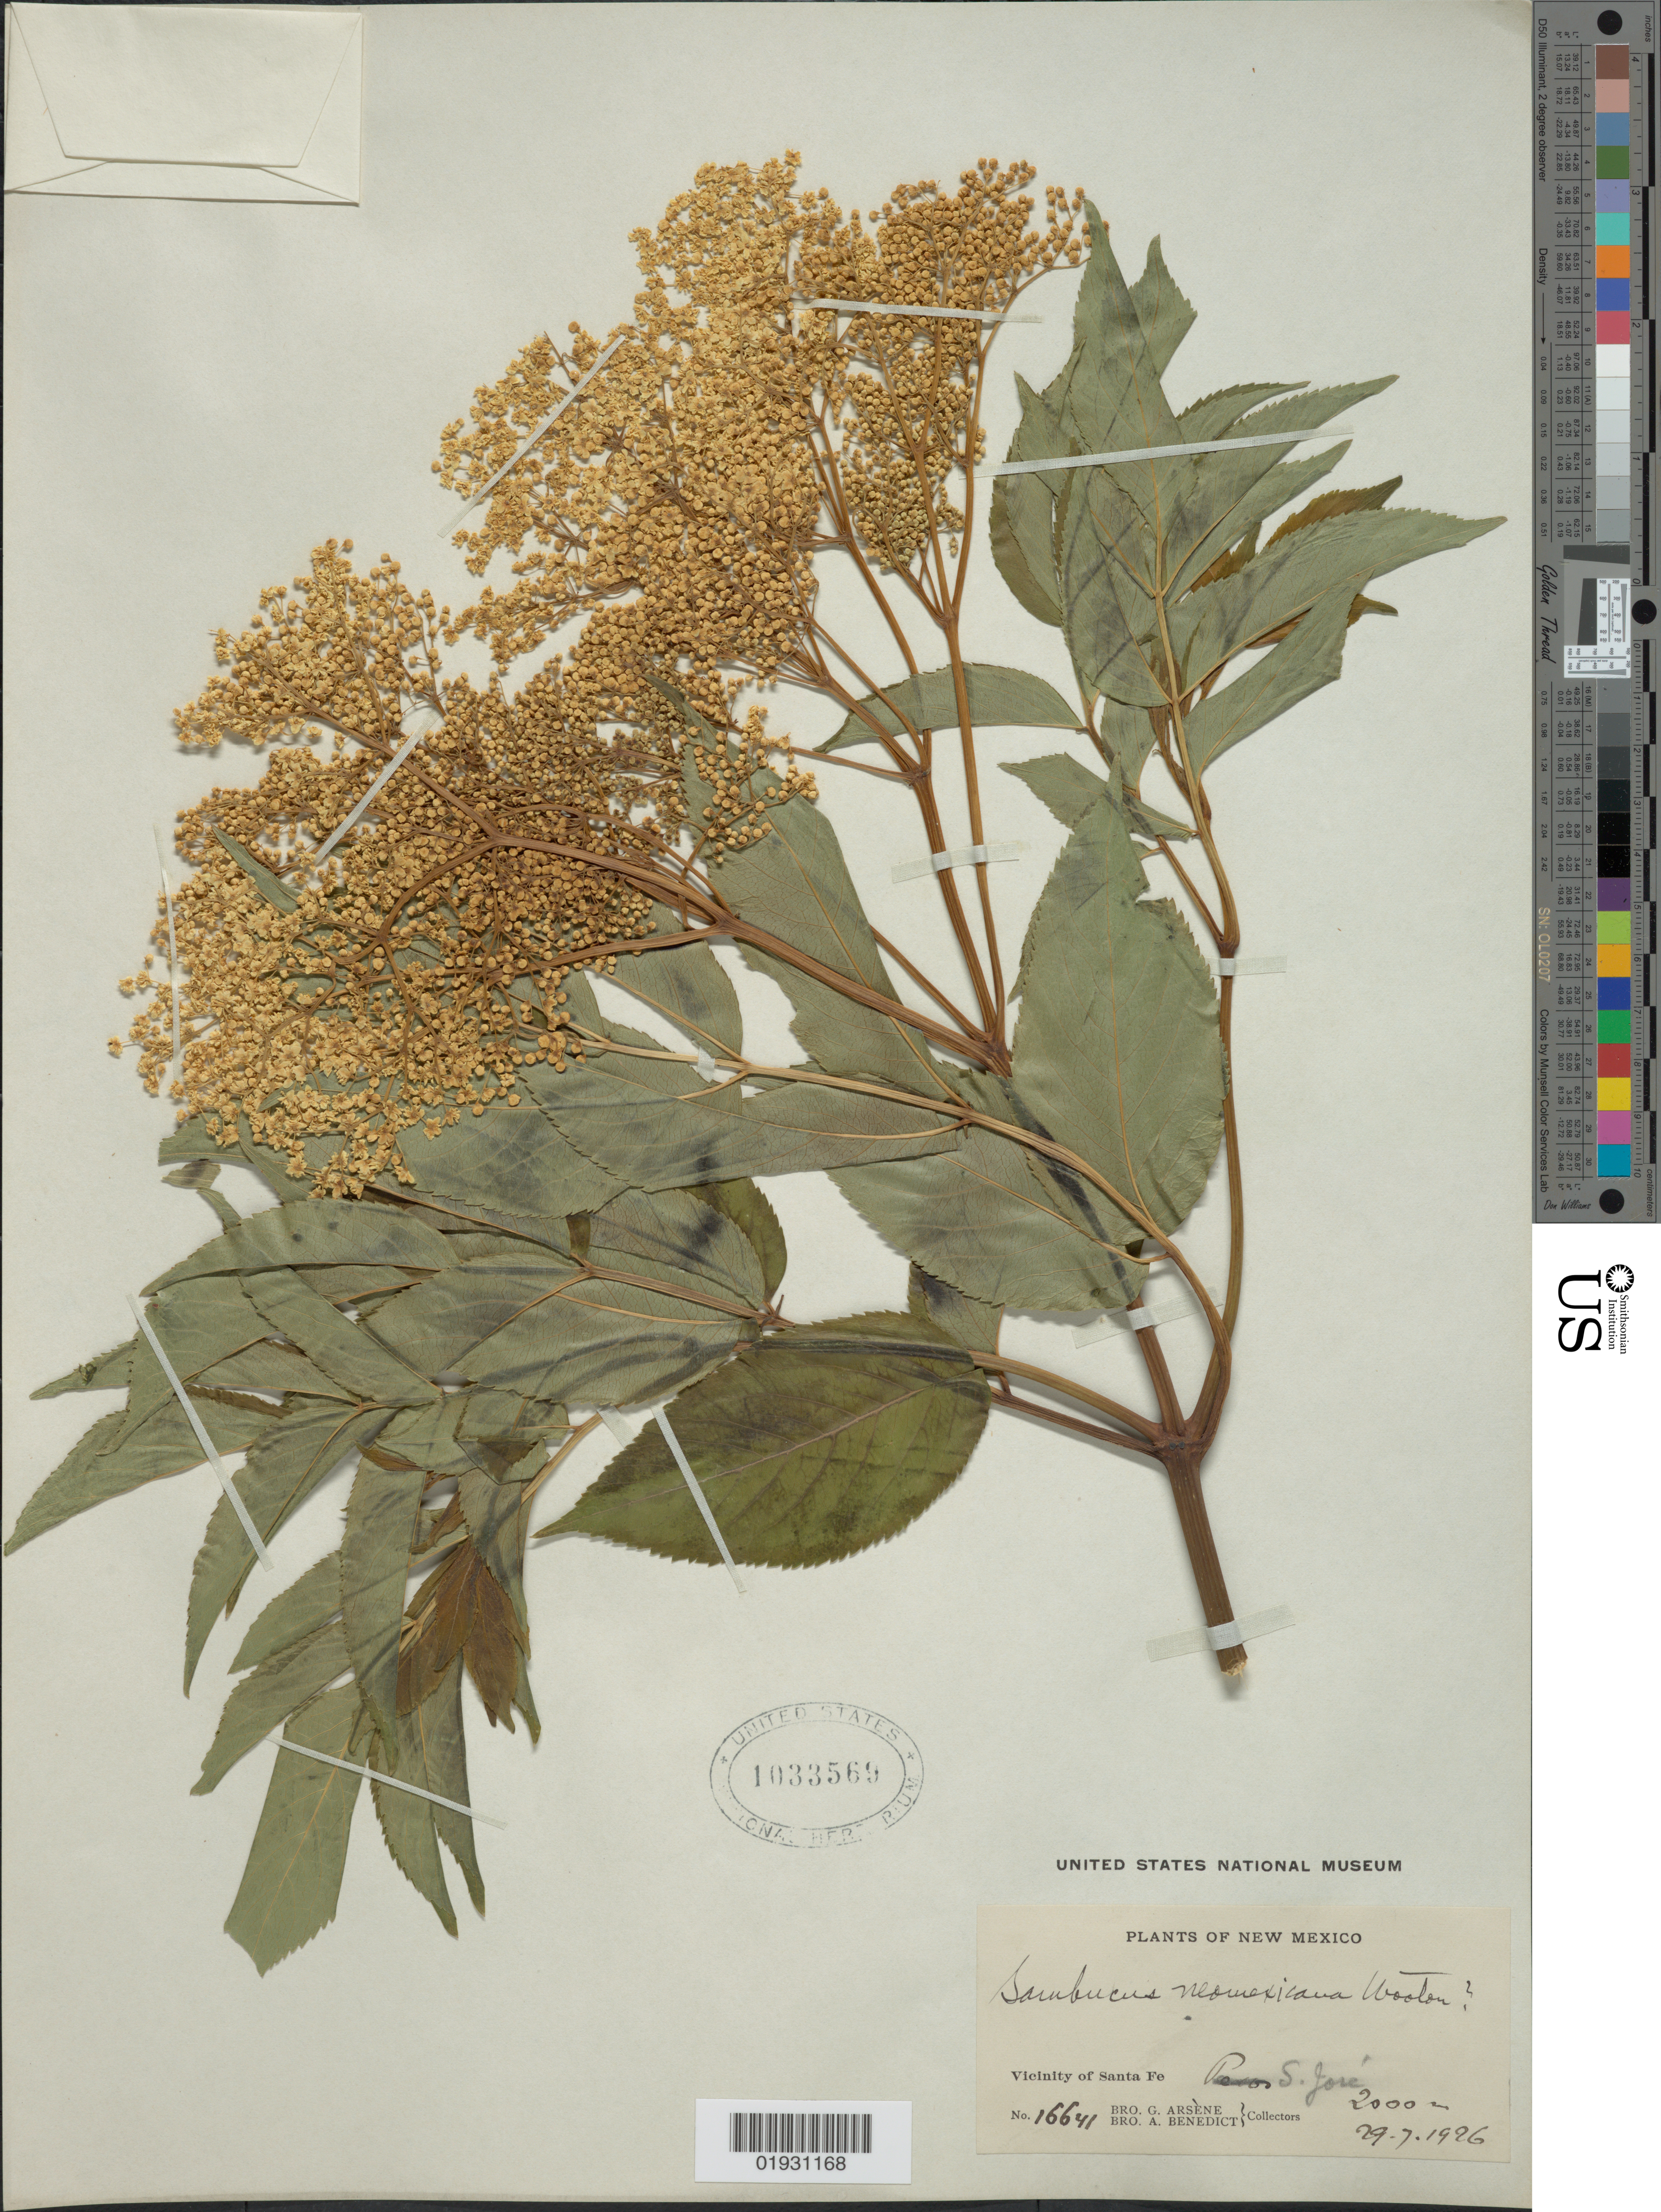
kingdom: Plantae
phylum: Tracheophyta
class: Magnoliopsida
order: Dipsacales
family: Viburnaceae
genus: Sambucus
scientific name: Sambucus neo-mexicana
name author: Wooton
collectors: Bro. G. Arsène & Bro. A. Benedict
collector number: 16641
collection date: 1926-07-29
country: United States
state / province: New Mexico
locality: Vicinity of Santa Fe. S. José.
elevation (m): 2000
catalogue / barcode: US 1033569